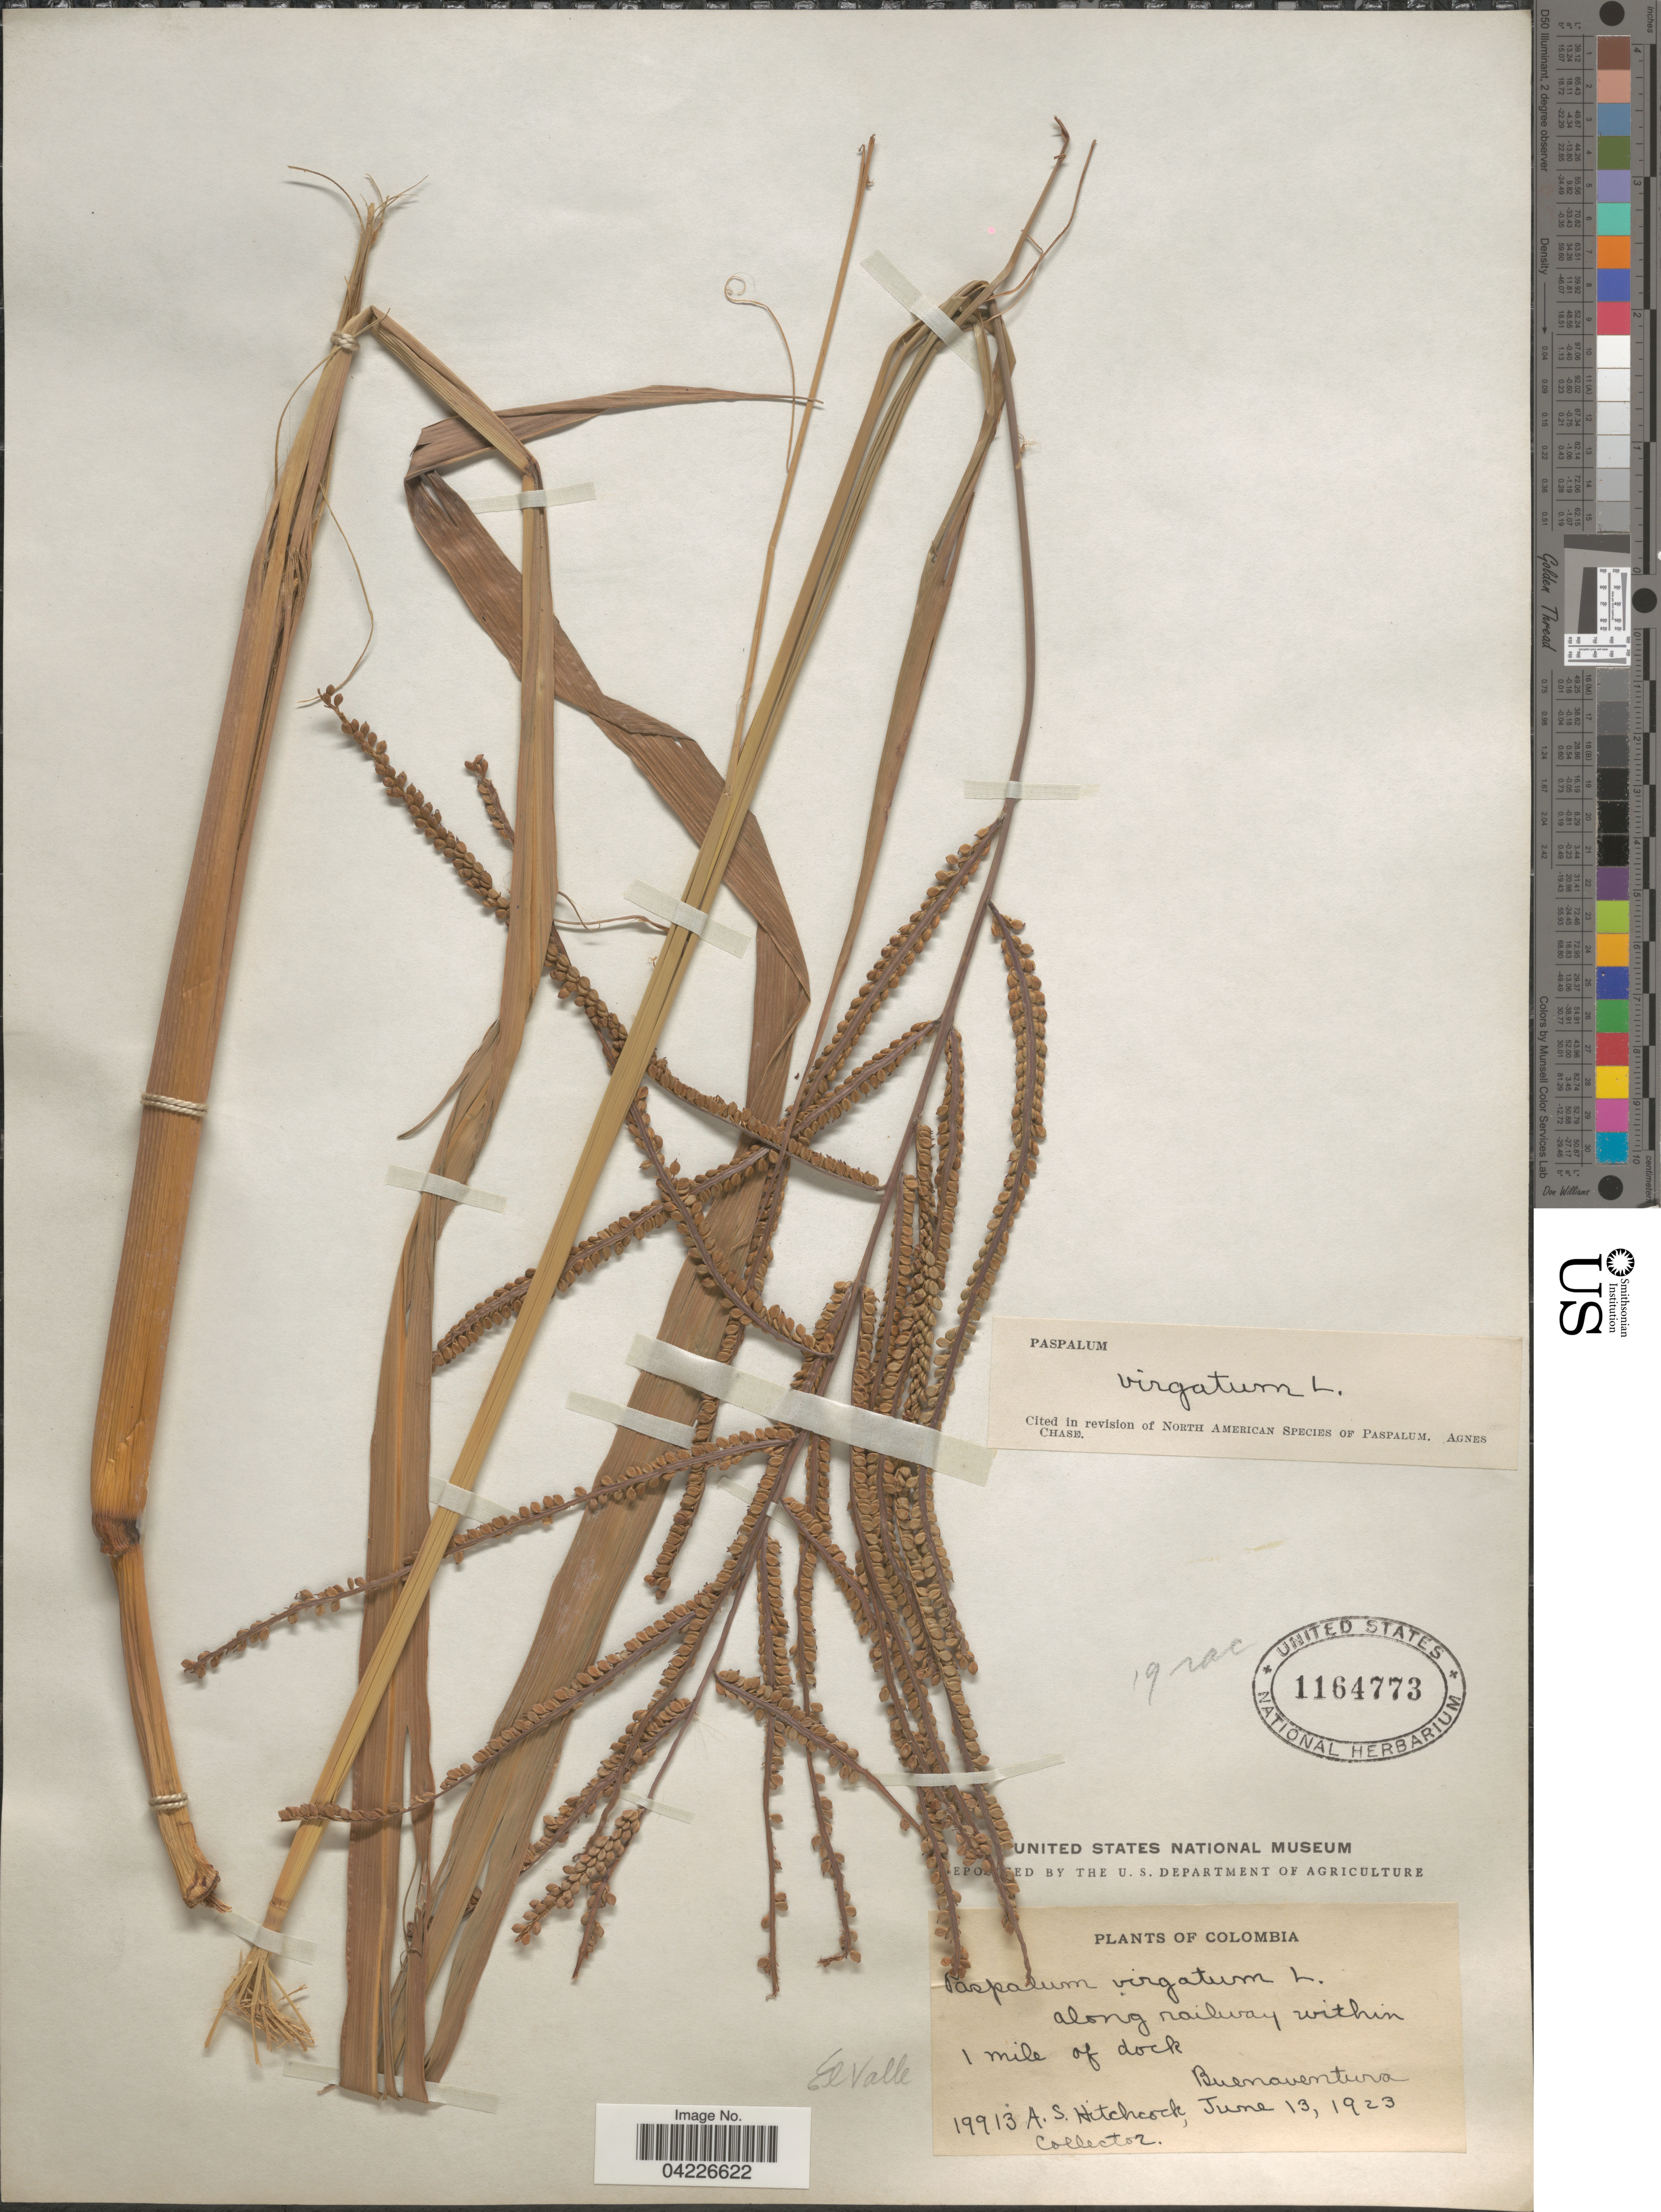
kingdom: Plantae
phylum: Tracheophyta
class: Liliopsida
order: Poales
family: Poaceae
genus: Paspalum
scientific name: Paspalum virgatum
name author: L.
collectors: A. S. Hitchcock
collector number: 19913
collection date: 1923-06-13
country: Colombia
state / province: Valle del Cauca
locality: El Valle. Along railway within 1 mile of dock. Buenaventura.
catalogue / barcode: US 1164773